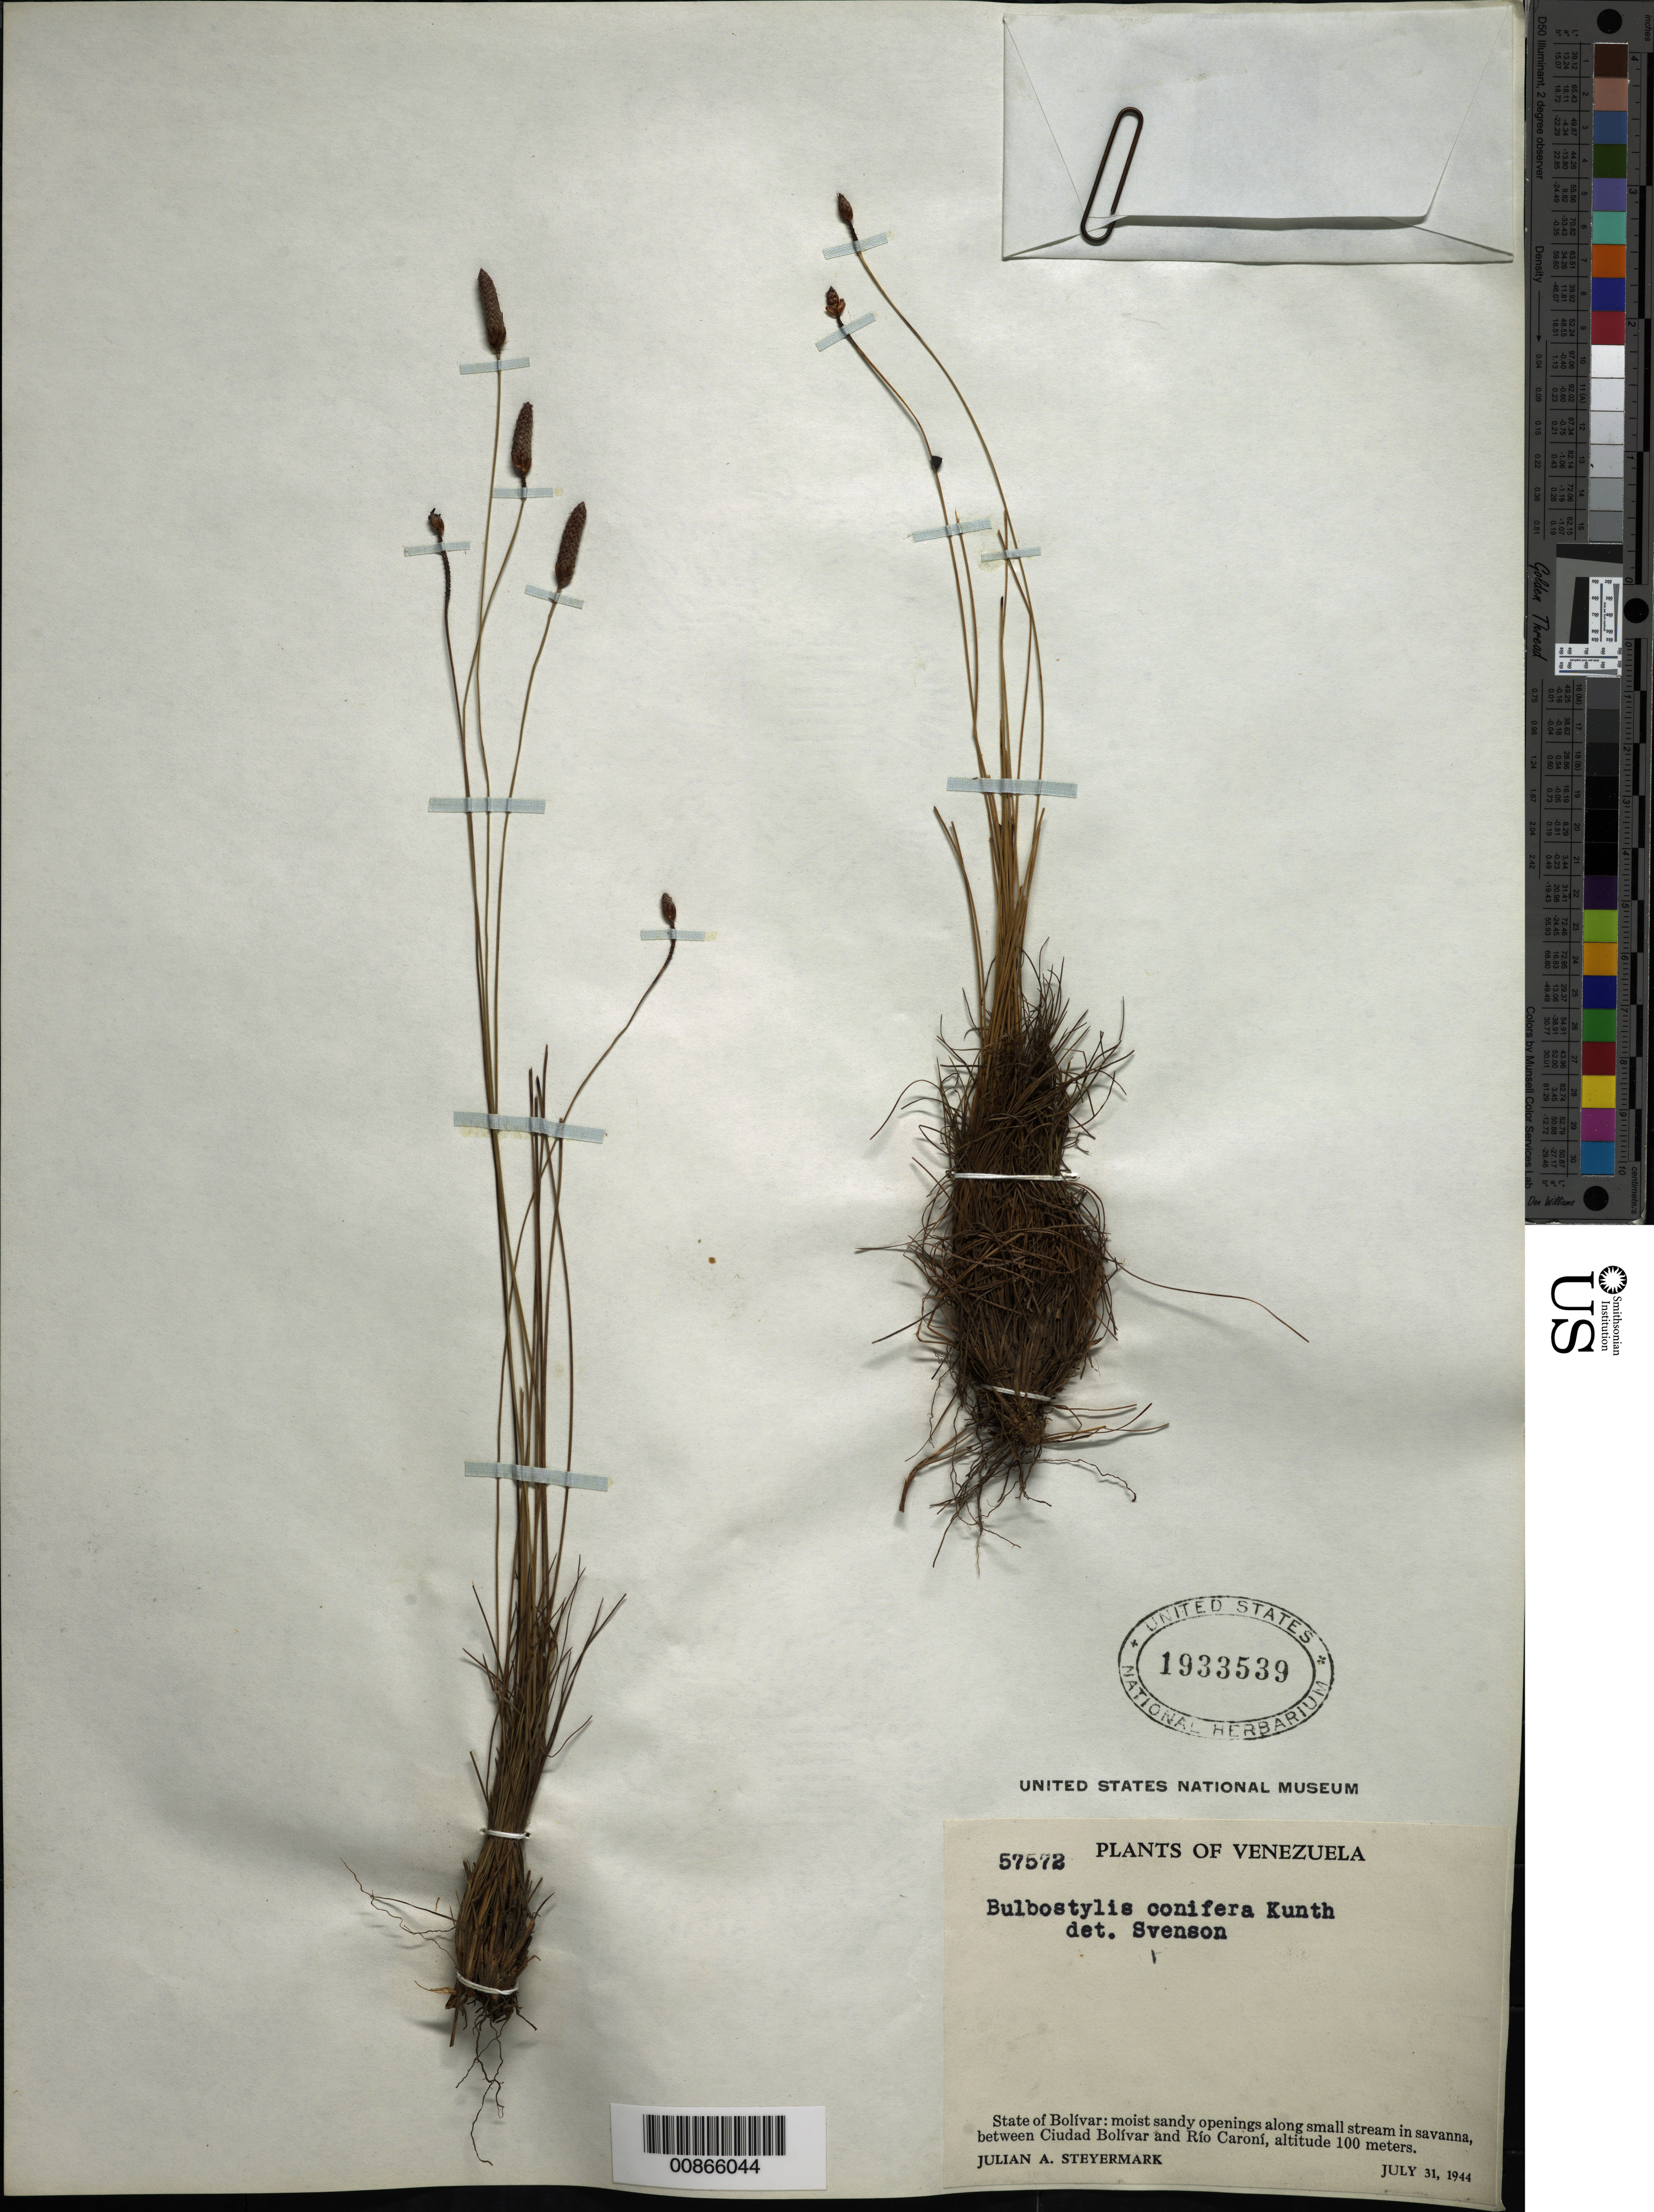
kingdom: Plantae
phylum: Tracheophyta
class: Liliopsida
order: Poales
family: Cyperaceae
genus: Bulbostylis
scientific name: Bulbostylis conifera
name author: (Kunth) C.B. Clarke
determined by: Svenson, Henry K.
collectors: J. Steyermark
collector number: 57572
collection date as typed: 31-Jul-44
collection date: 1944-07-31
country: Venezuela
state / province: Bolívar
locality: Ciudad Bolívar to Río Caroní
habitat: Moist sandy openings along small stream in savanna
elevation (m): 100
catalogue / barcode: US 1933539